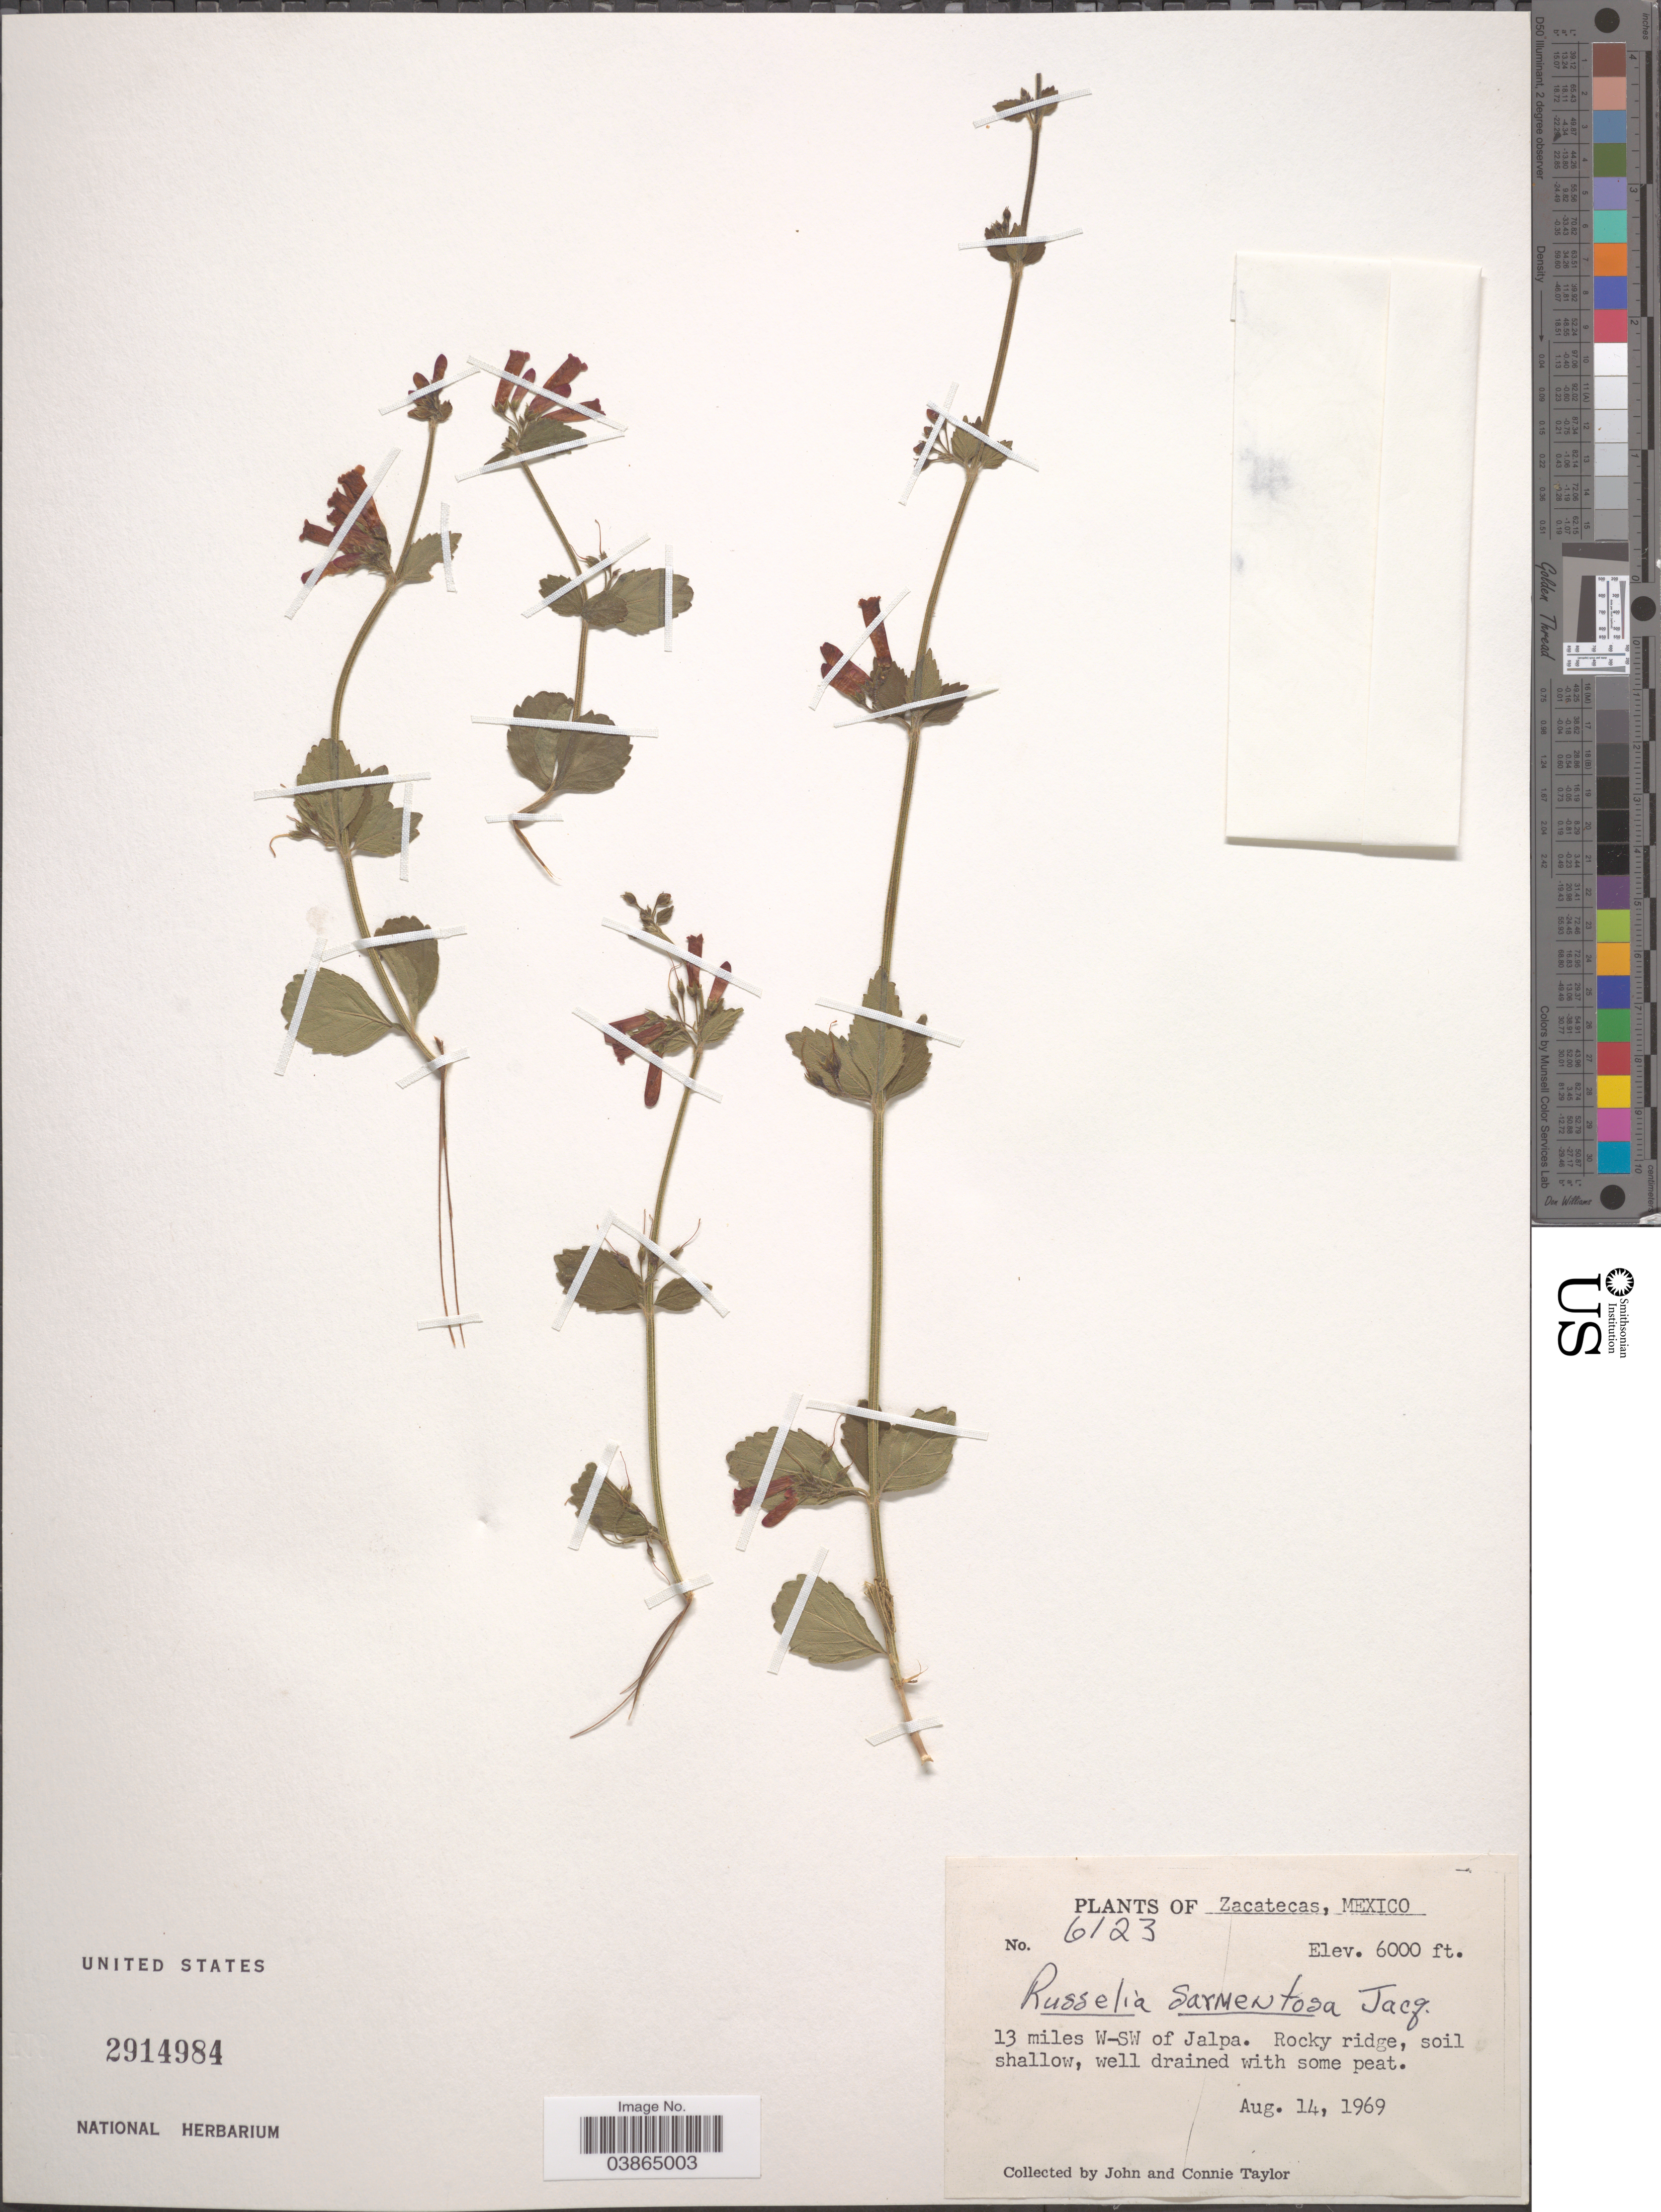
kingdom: Plantae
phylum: Tracheophyta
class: Magnoliopsida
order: Lamiales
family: Plantaginaceae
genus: Russelia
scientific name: Russelia sarmentosa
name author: Jacq.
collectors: J. Taylor & C. Taylor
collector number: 6123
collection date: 1969-08-14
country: Mexico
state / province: Zacatecas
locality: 13 miles W-SW of Jalpa. Rocky ridge, soil shallow, well drained with some peat.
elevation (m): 1829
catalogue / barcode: US 2914984